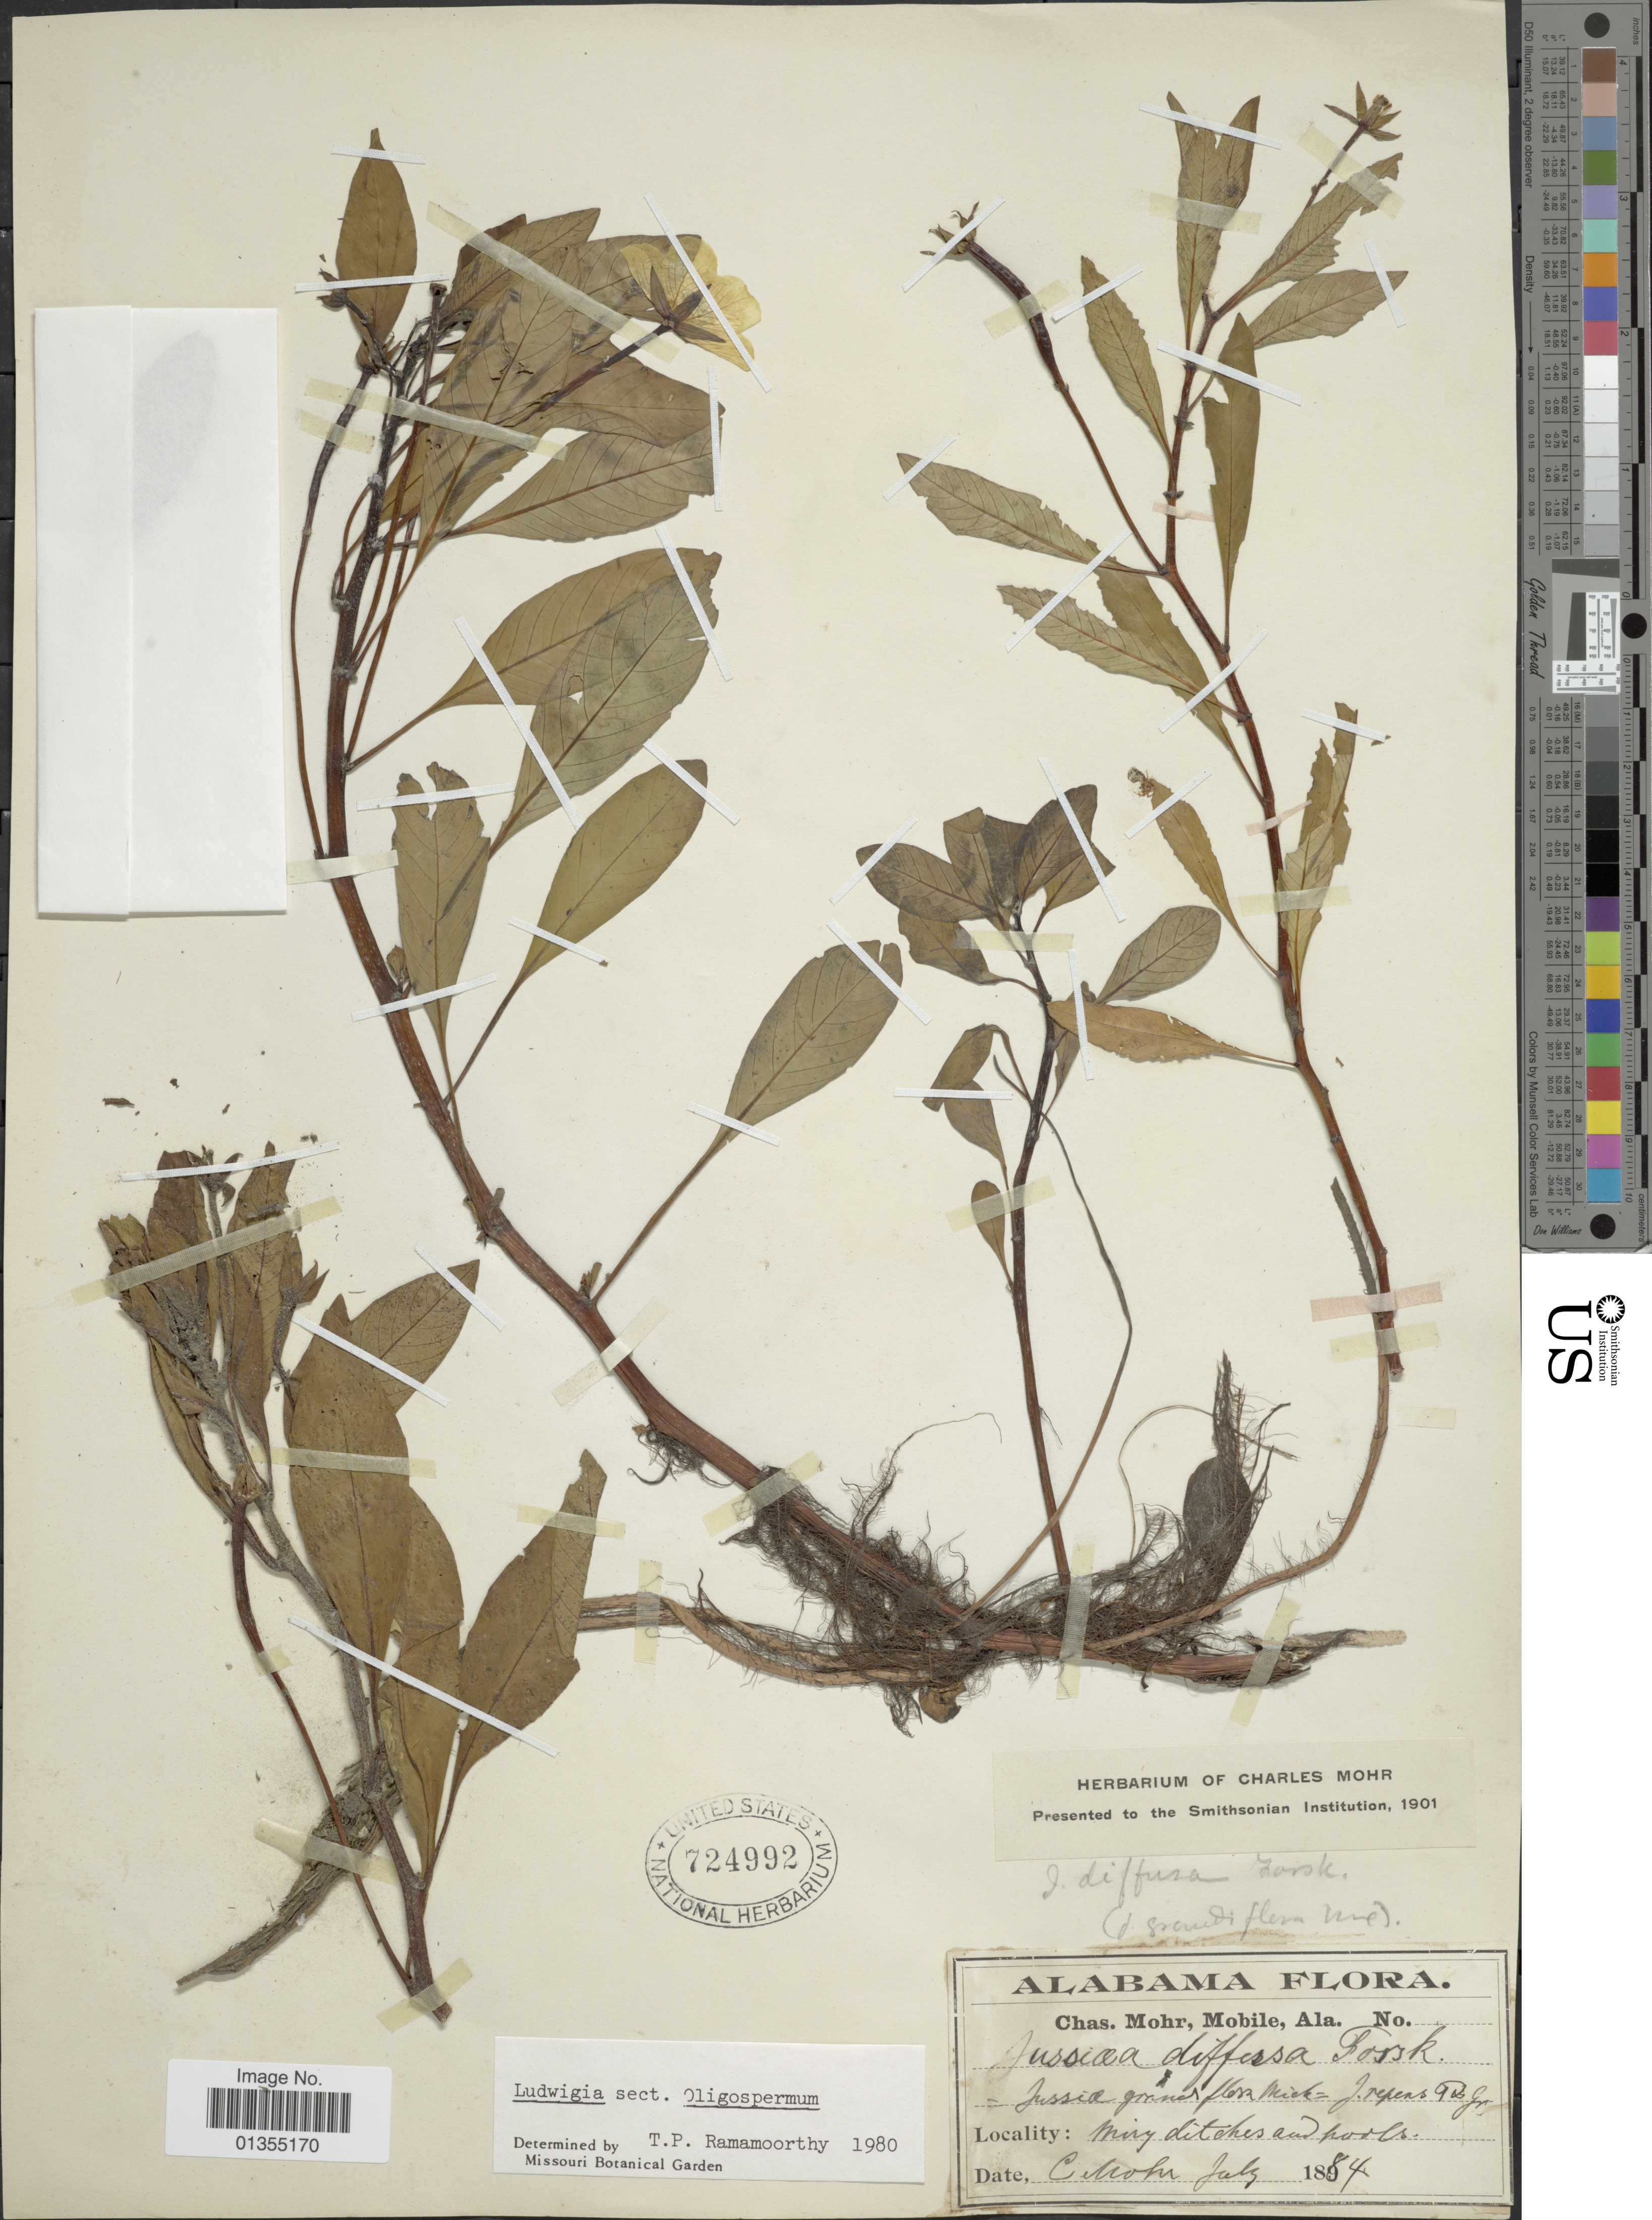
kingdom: Plantae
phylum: Tracheophyta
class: Magnoliopsida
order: Myrtales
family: Onagraceae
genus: Ludwigia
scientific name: Ludwigia stolonifera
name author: (Guill. & Perr.) P.H. Raven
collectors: C. T. Mohr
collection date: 1884-07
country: United States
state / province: Alabama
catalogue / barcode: US 724992